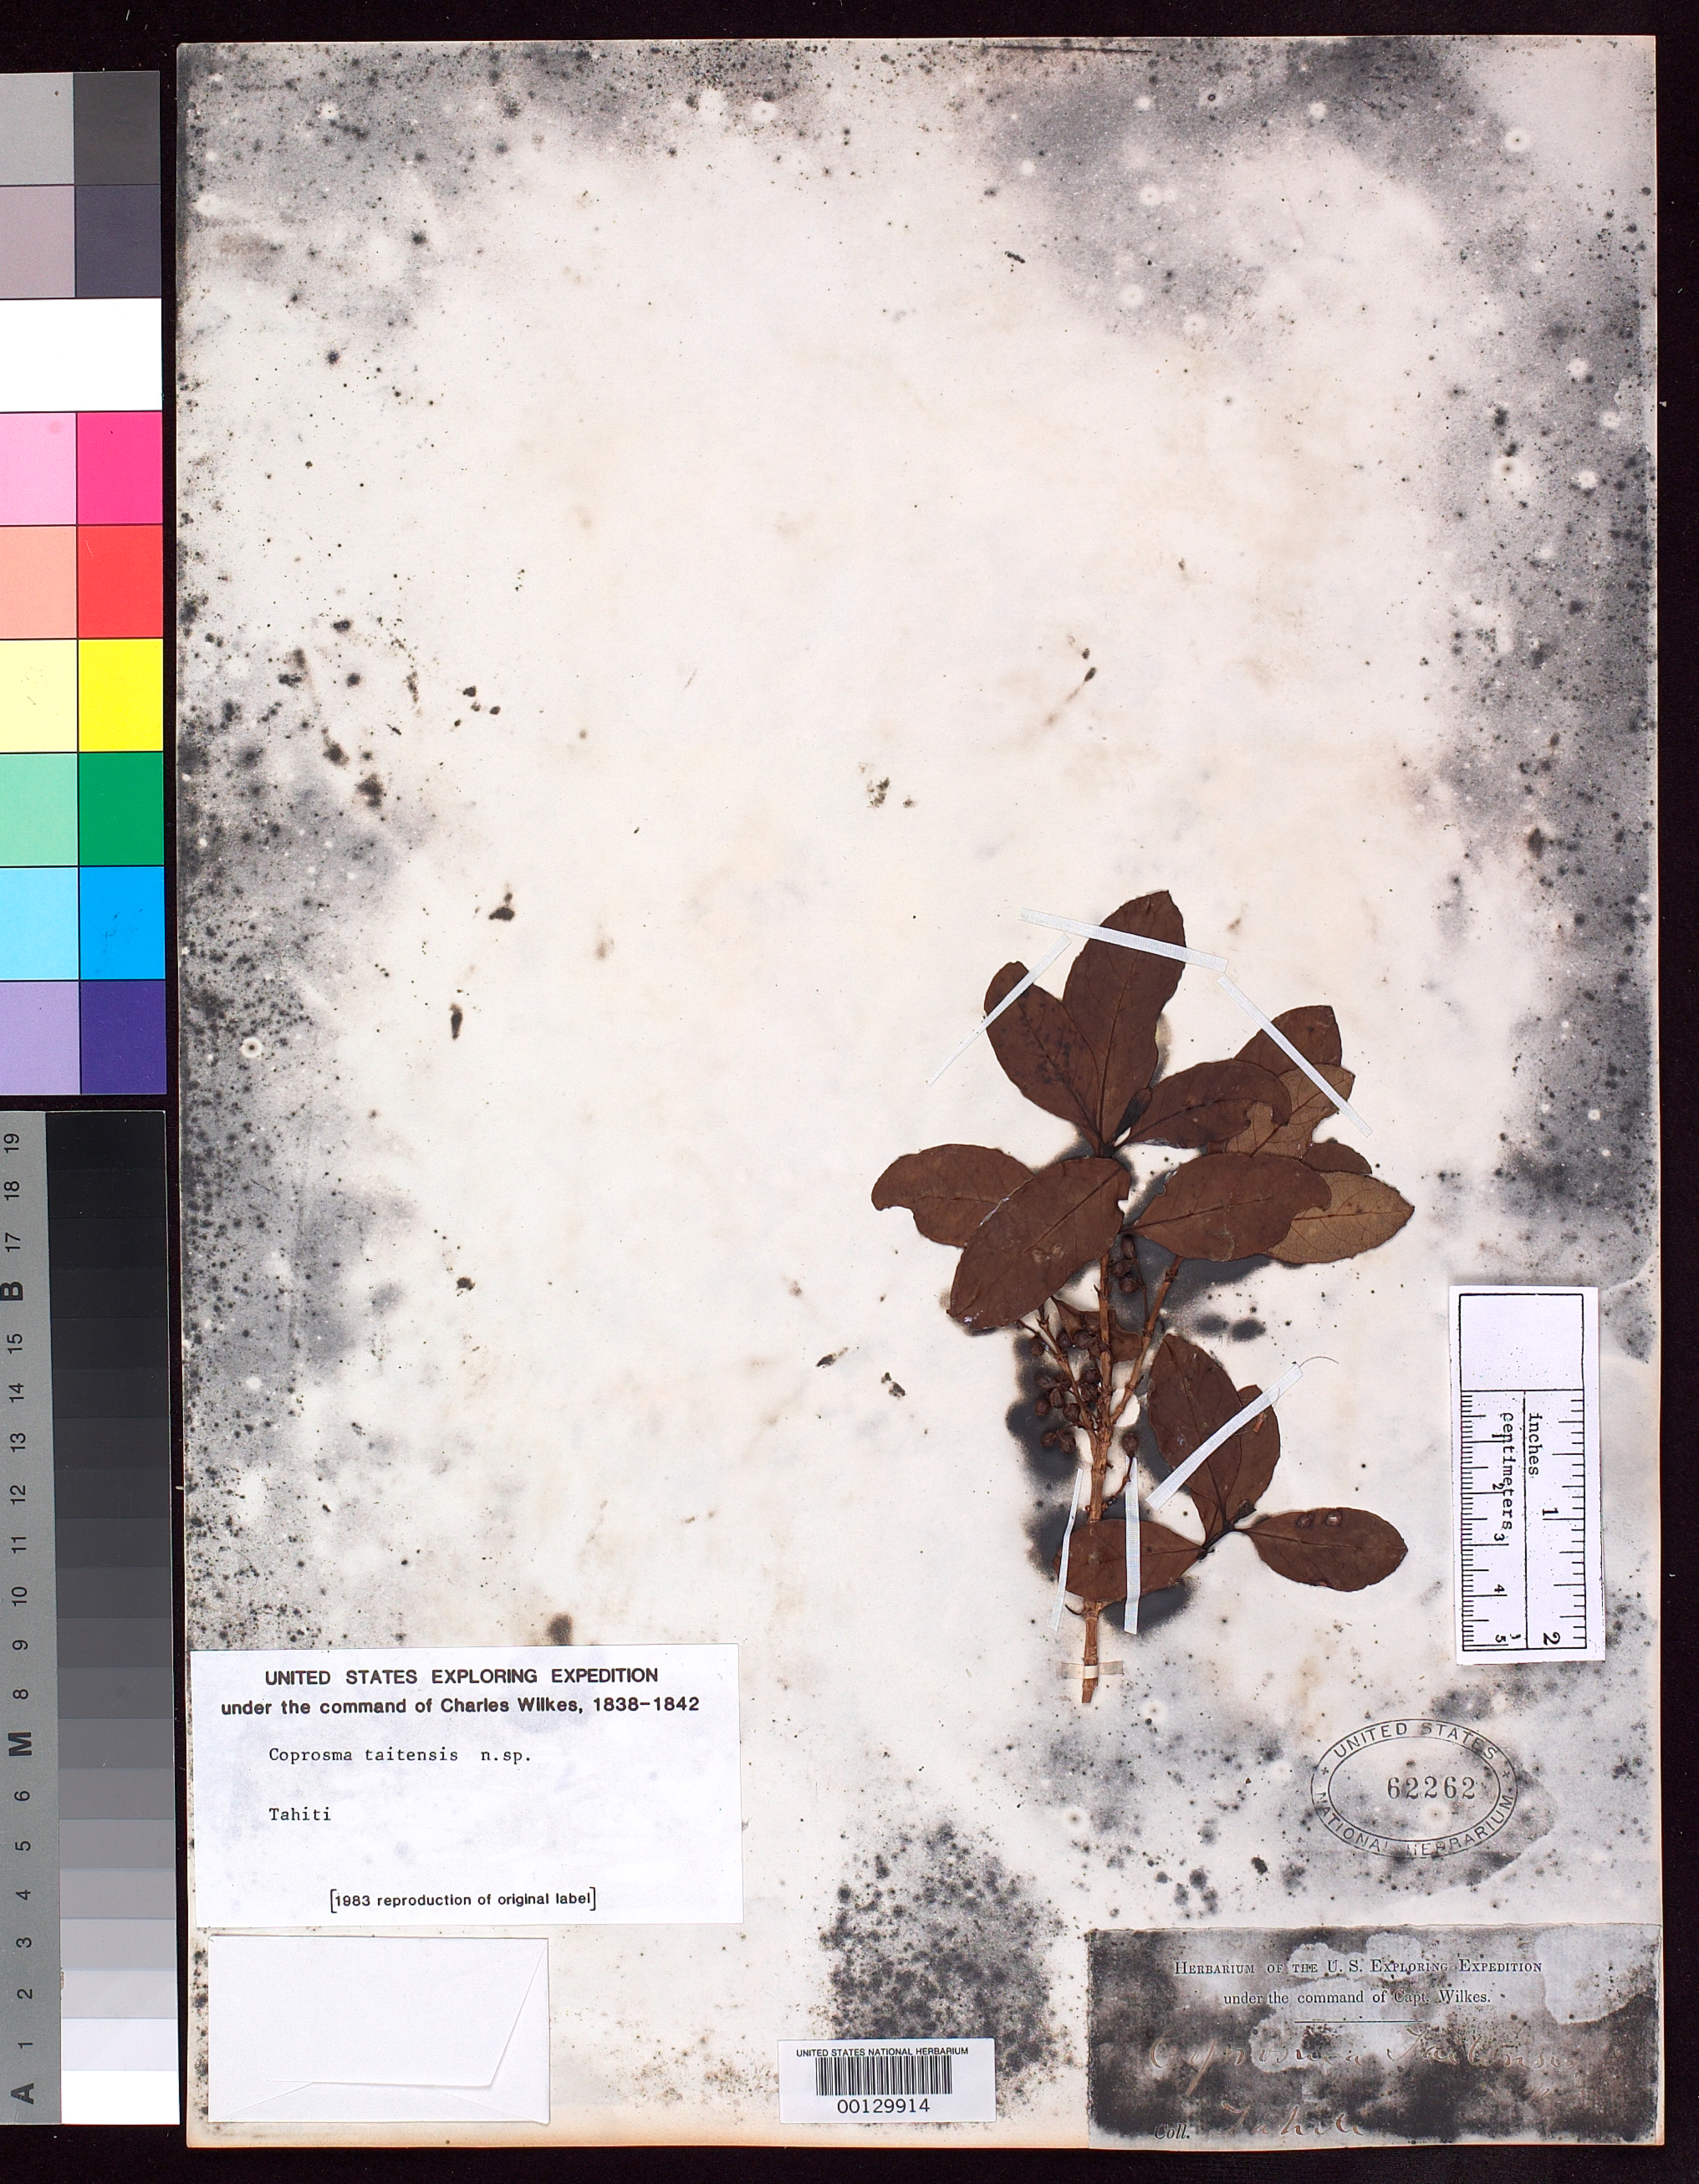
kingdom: Plantae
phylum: Tracheophyta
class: Magnoliopsida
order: Gentianales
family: Rubiaceae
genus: Coprosma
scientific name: Coprosma tahitensis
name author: A. Gray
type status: Type Collection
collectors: Wilkes Explor. Exped.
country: French Polynesia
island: Tahiti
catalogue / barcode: US 62262